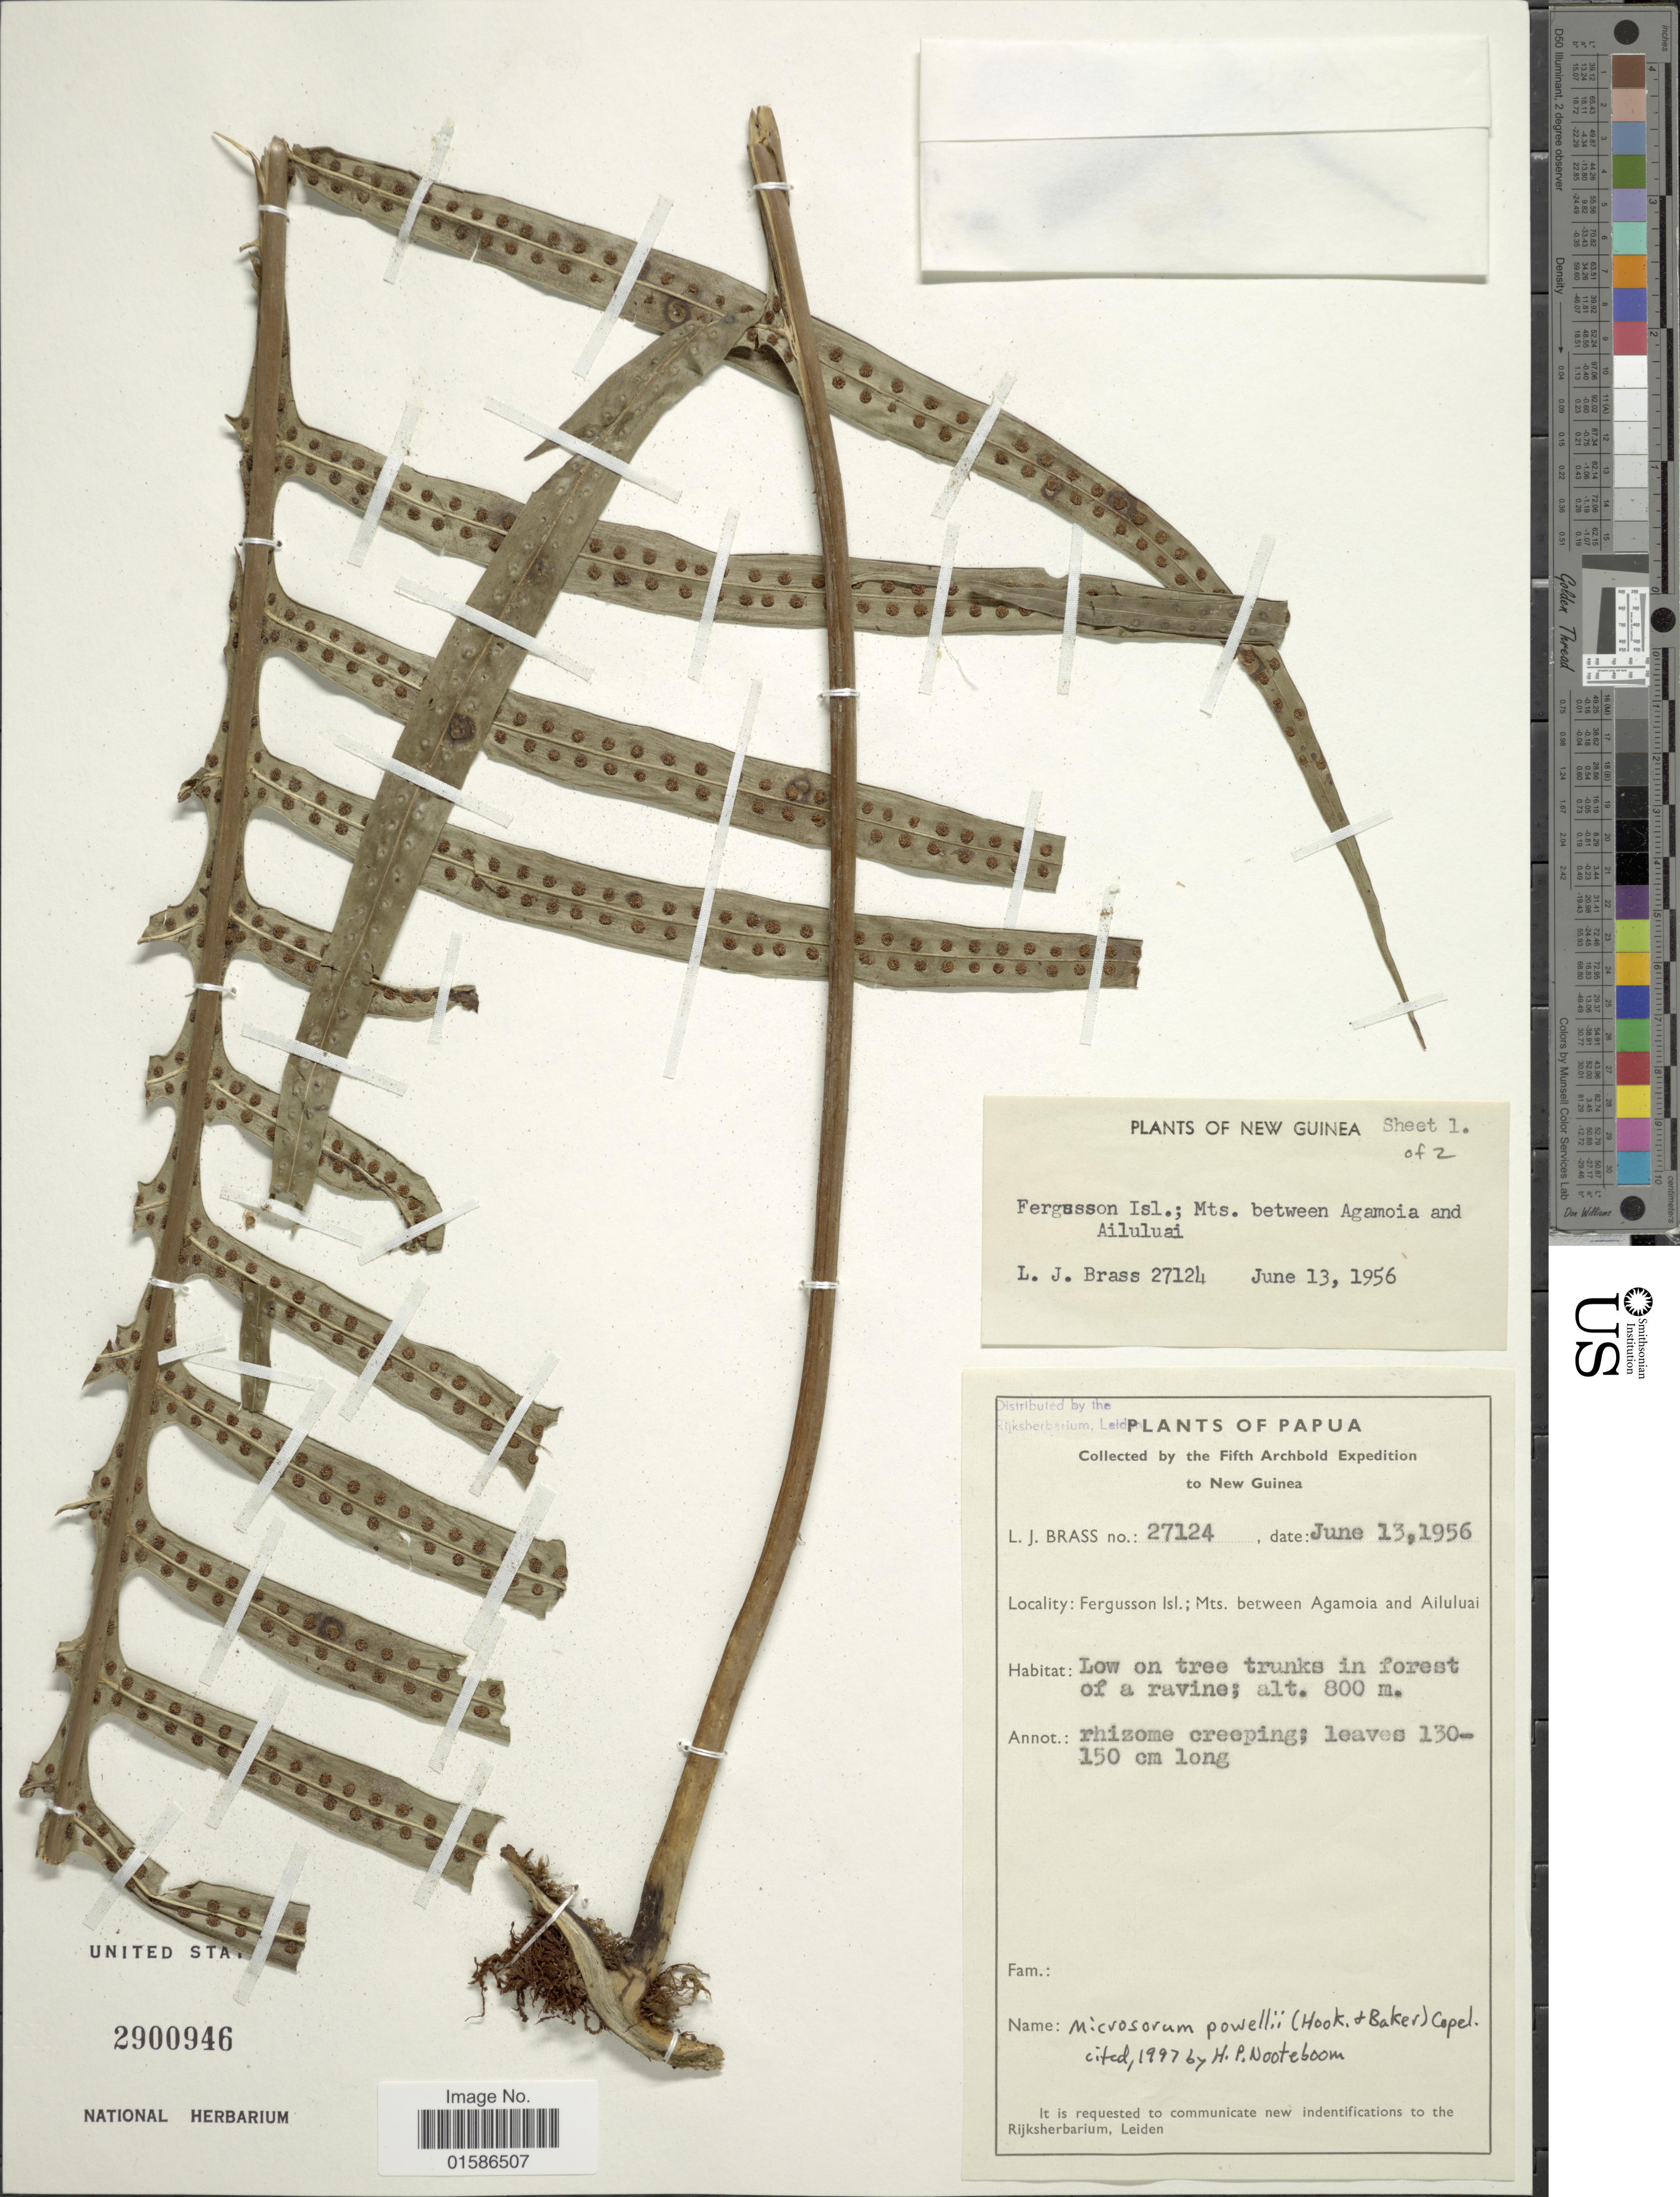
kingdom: Plantae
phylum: Tracheophyta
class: Polypodiopsida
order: Polypodiales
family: Polypodiaceae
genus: Microsorum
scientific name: Microsorum powellii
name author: (Baker) Copel.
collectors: L. J. Brass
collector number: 27124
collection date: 1956-06-13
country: Papua New Guinea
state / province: Milne Bay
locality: Fergusson Isl; Mts. between Agamoia and Ailuluai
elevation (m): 800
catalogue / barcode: US 2900946